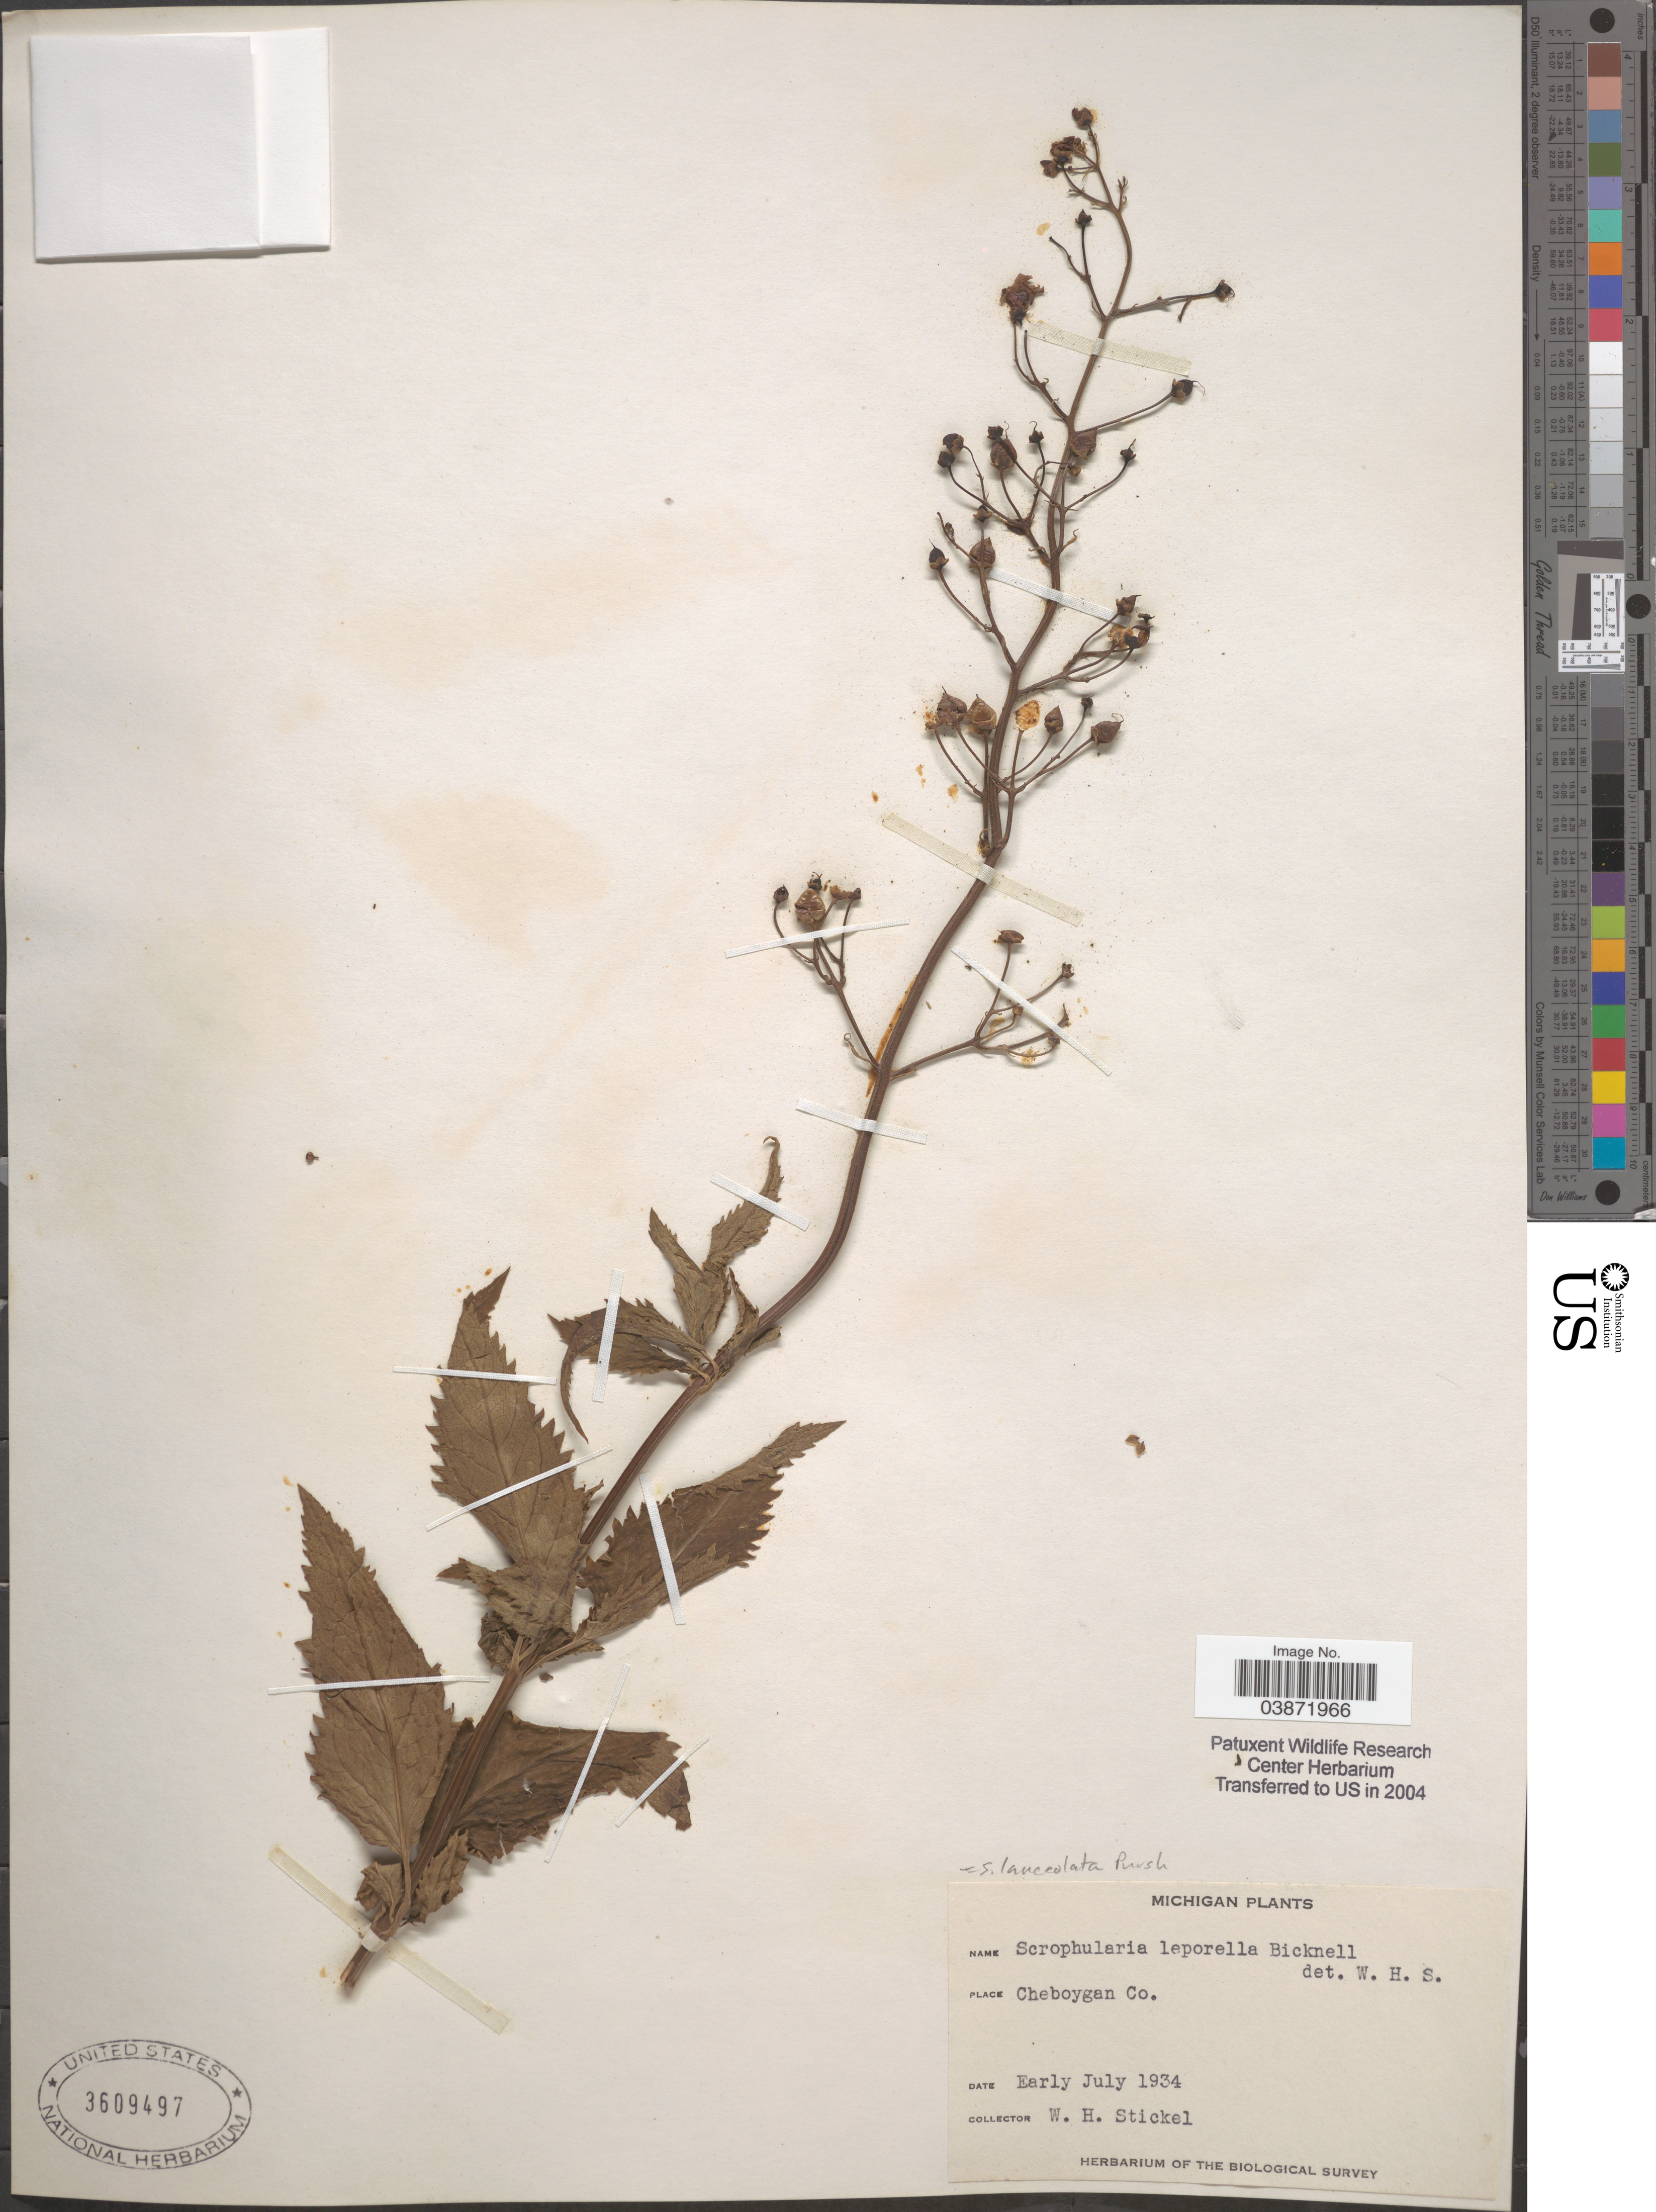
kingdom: Plantae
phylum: Tracheophyta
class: Magnoliopsida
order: Lamiales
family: Scrophulariaceae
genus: Scrophularia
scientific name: Scrophularia lanceolata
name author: Pursh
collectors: W. Stickel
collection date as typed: Early July 1934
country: United States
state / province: Michigan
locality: Cheboygan Co.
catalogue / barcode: US 3609497